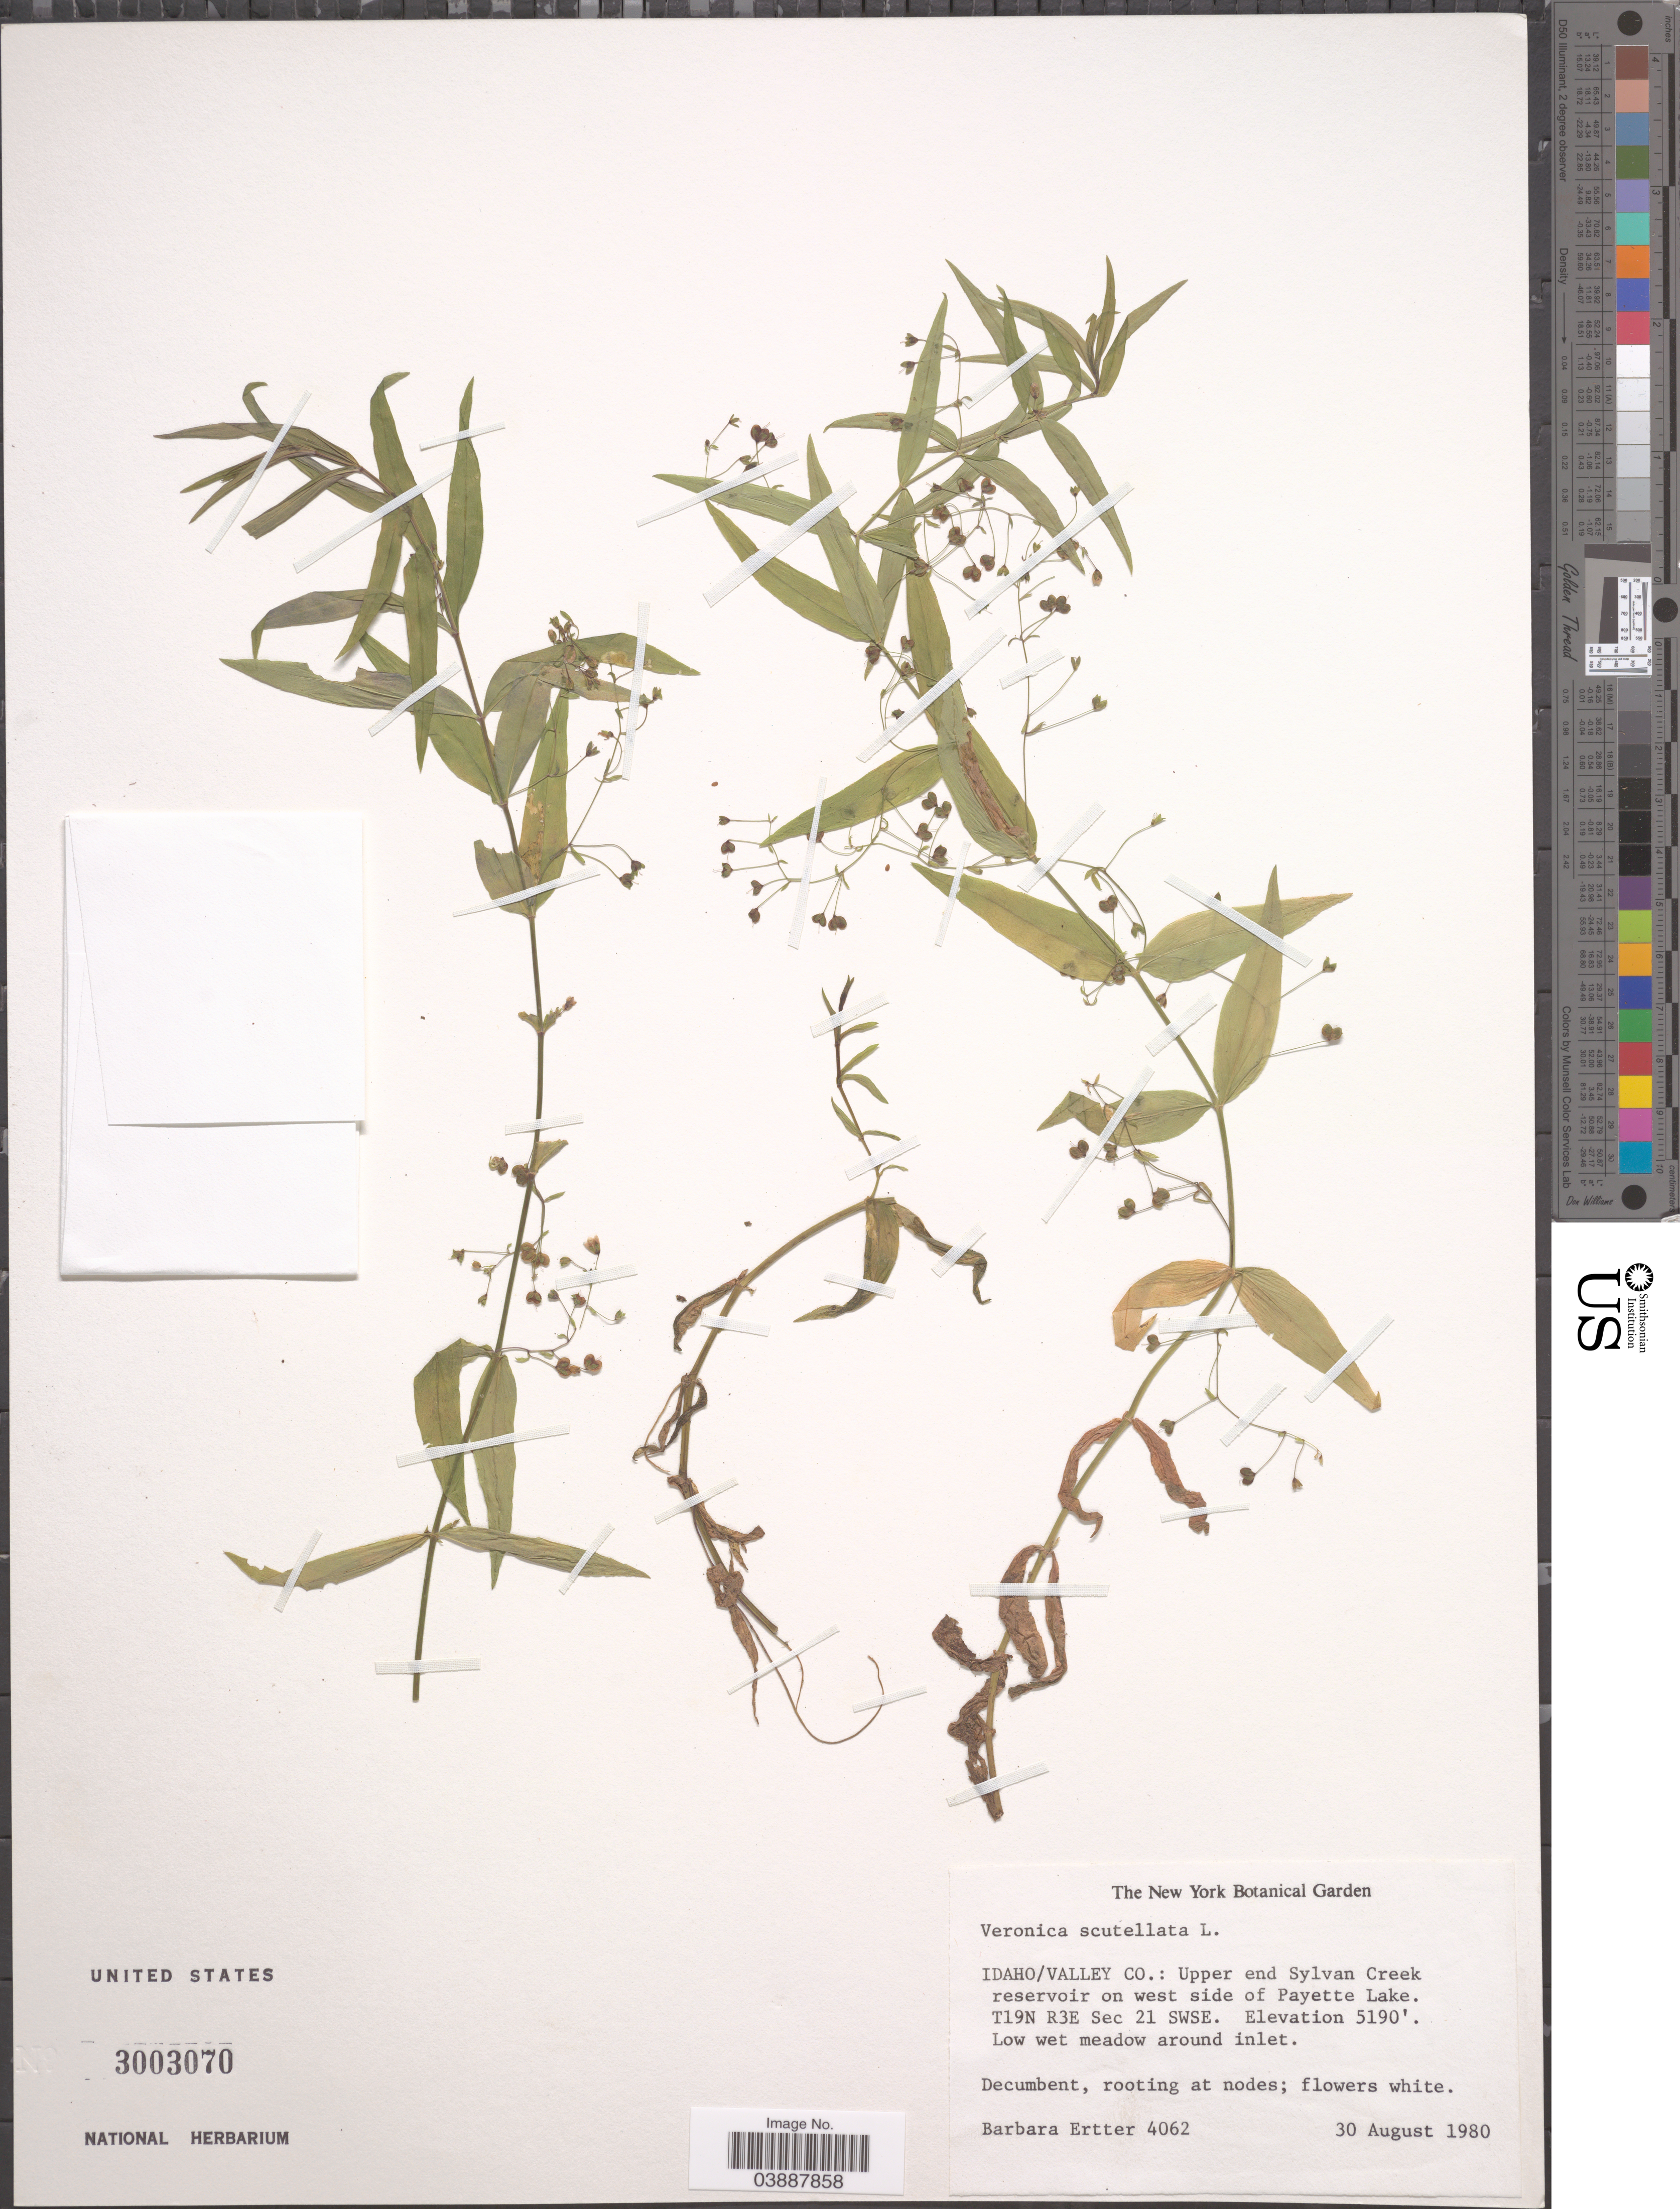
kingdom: Plantae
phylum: Tracheophyta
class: Magnoliopsida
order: Lamiales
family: Plantaginaceae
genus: Veronica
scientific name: Veronica scutellata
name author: L.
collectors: B. Ertter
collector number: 4062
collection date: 1980-08-30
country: United States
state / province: Idaho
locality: Valley Co.: Upper end Sylvan Creek reservoir on west side of Payette Lake. T19N R3E Sec 21 SWSE.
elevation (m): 1582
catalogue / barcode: US 3003070